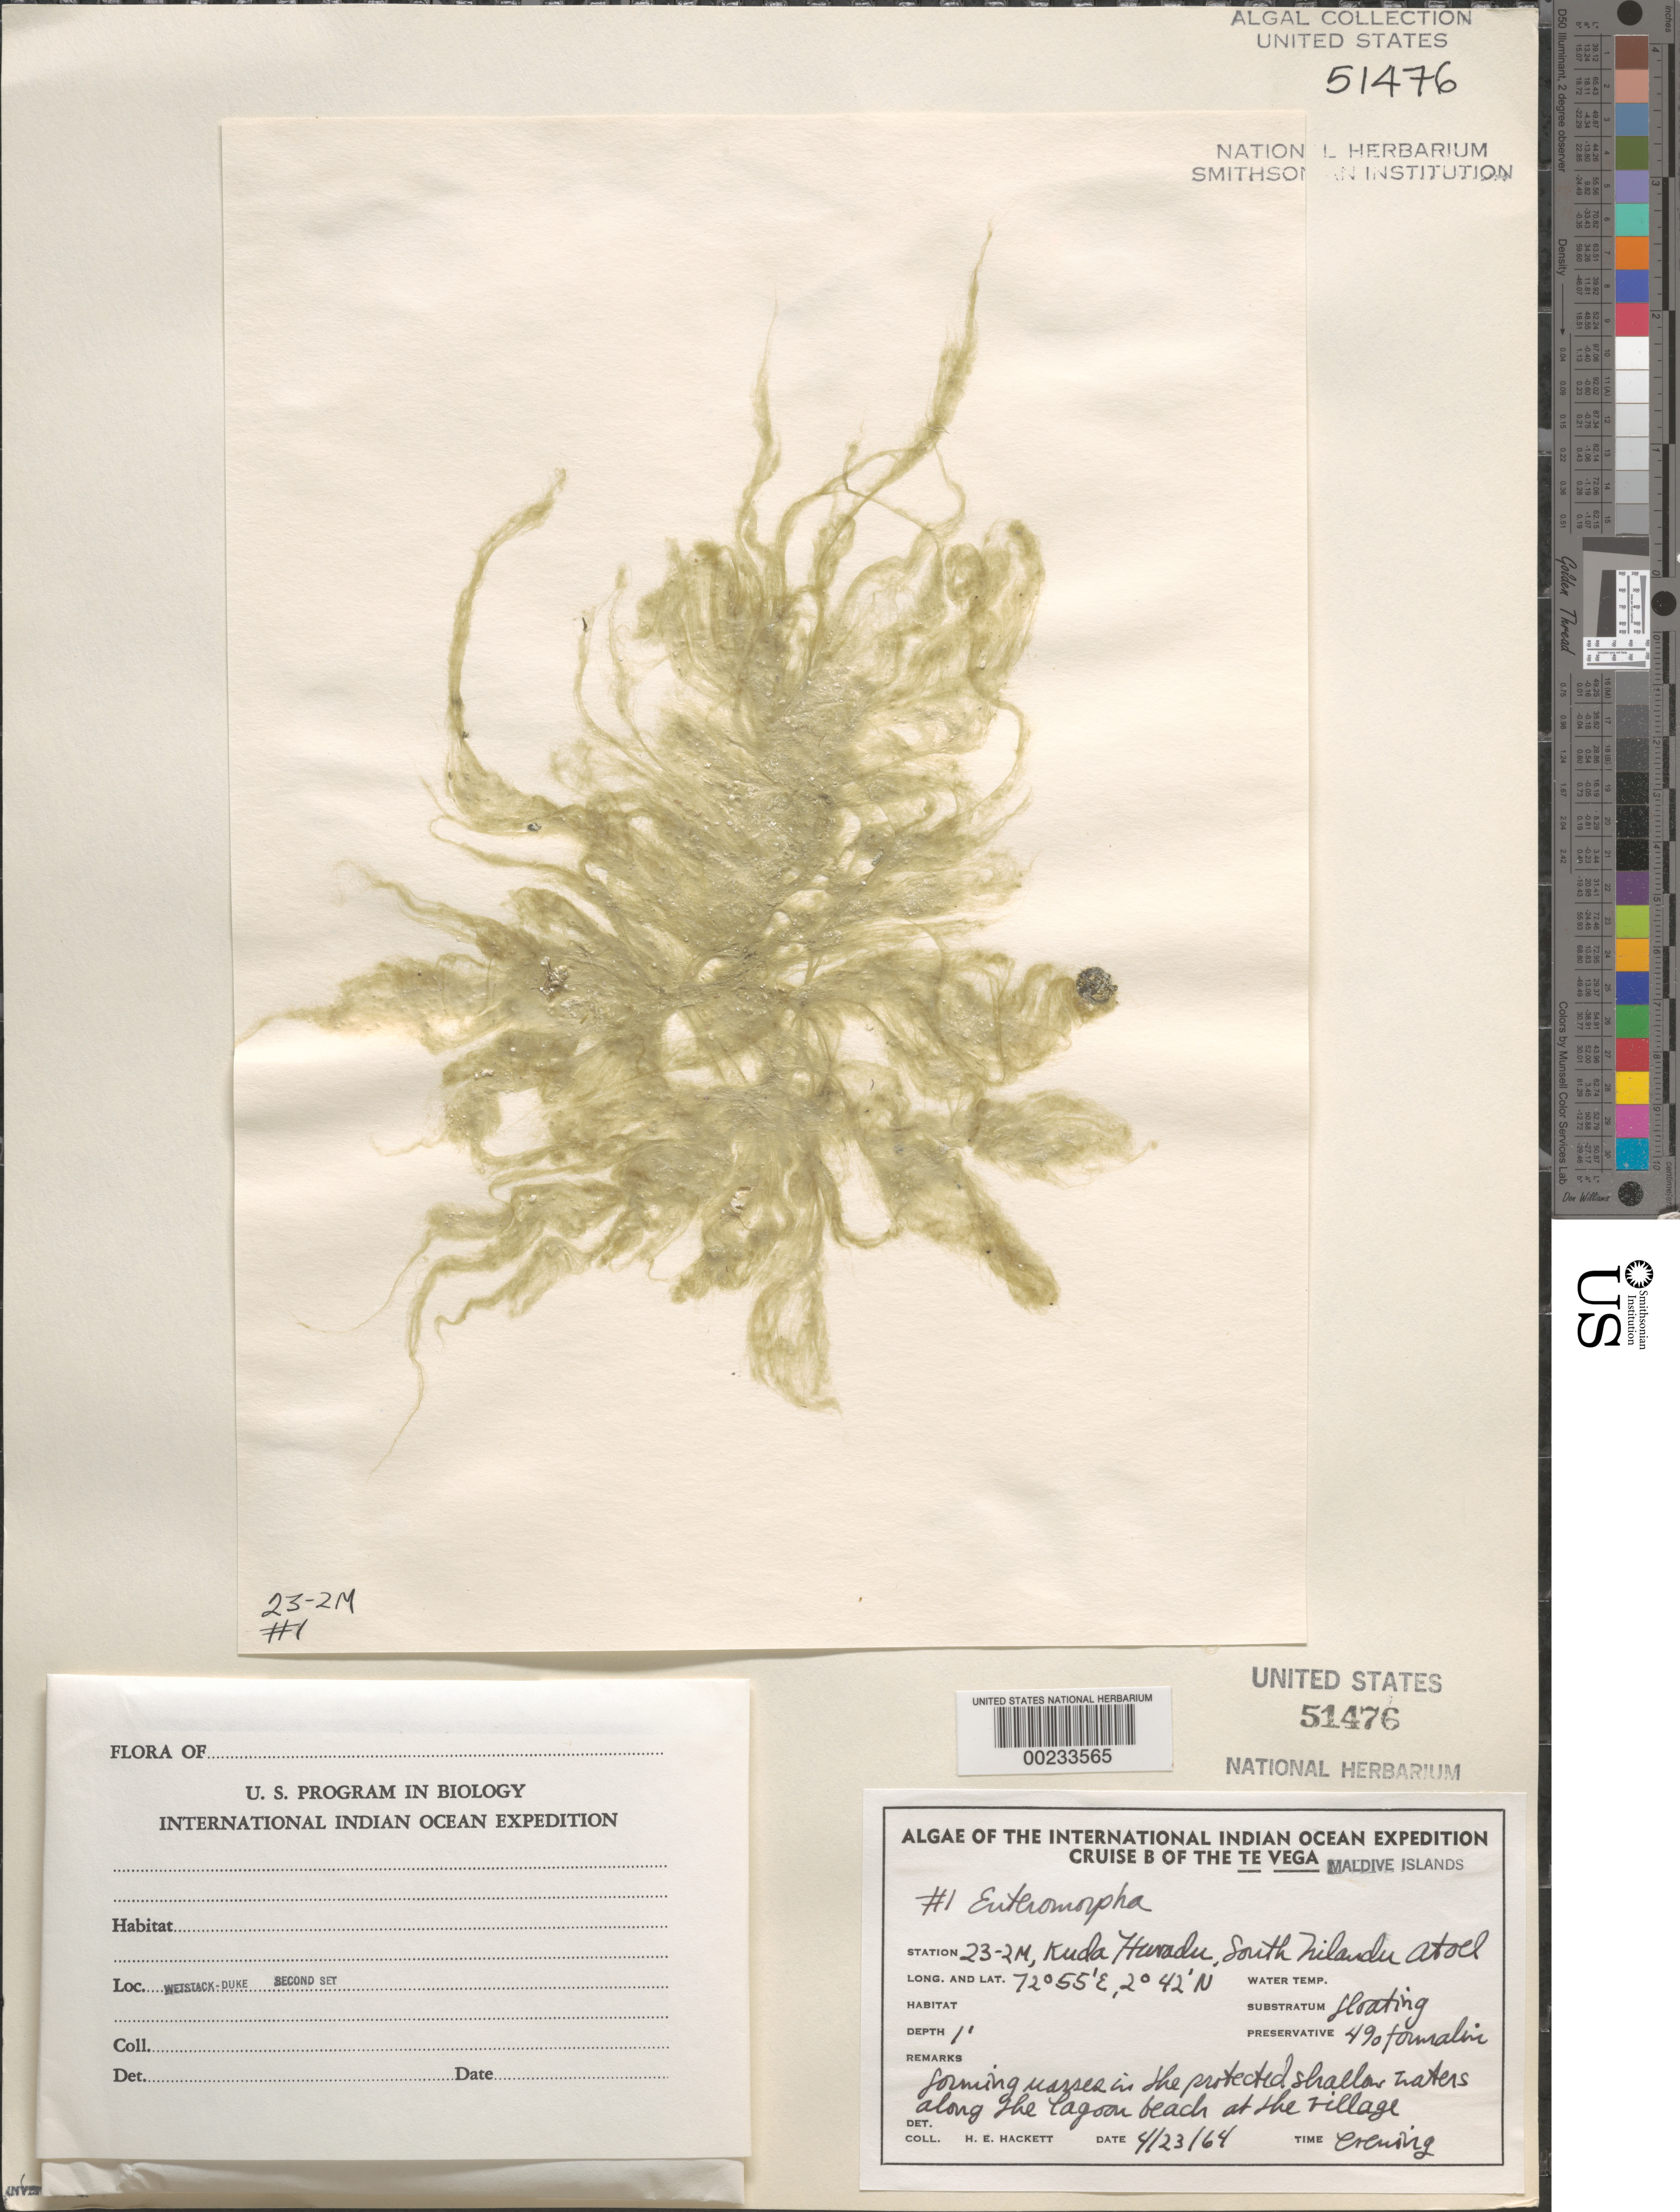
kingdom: Plantae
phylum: Chlorophyta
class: Ulvophyceae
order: Ulvales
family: Ulvaceae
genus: Ulva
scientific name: Ulva sp.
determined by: Algae name updating Project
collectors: H. E. Hackett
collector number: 1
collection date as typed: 23 Apr 1964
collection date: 1964-04-23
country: Maldive Islands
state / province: Faafu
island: Nilandu Atoll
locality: Kuda Huvadu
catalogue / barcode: US 51476